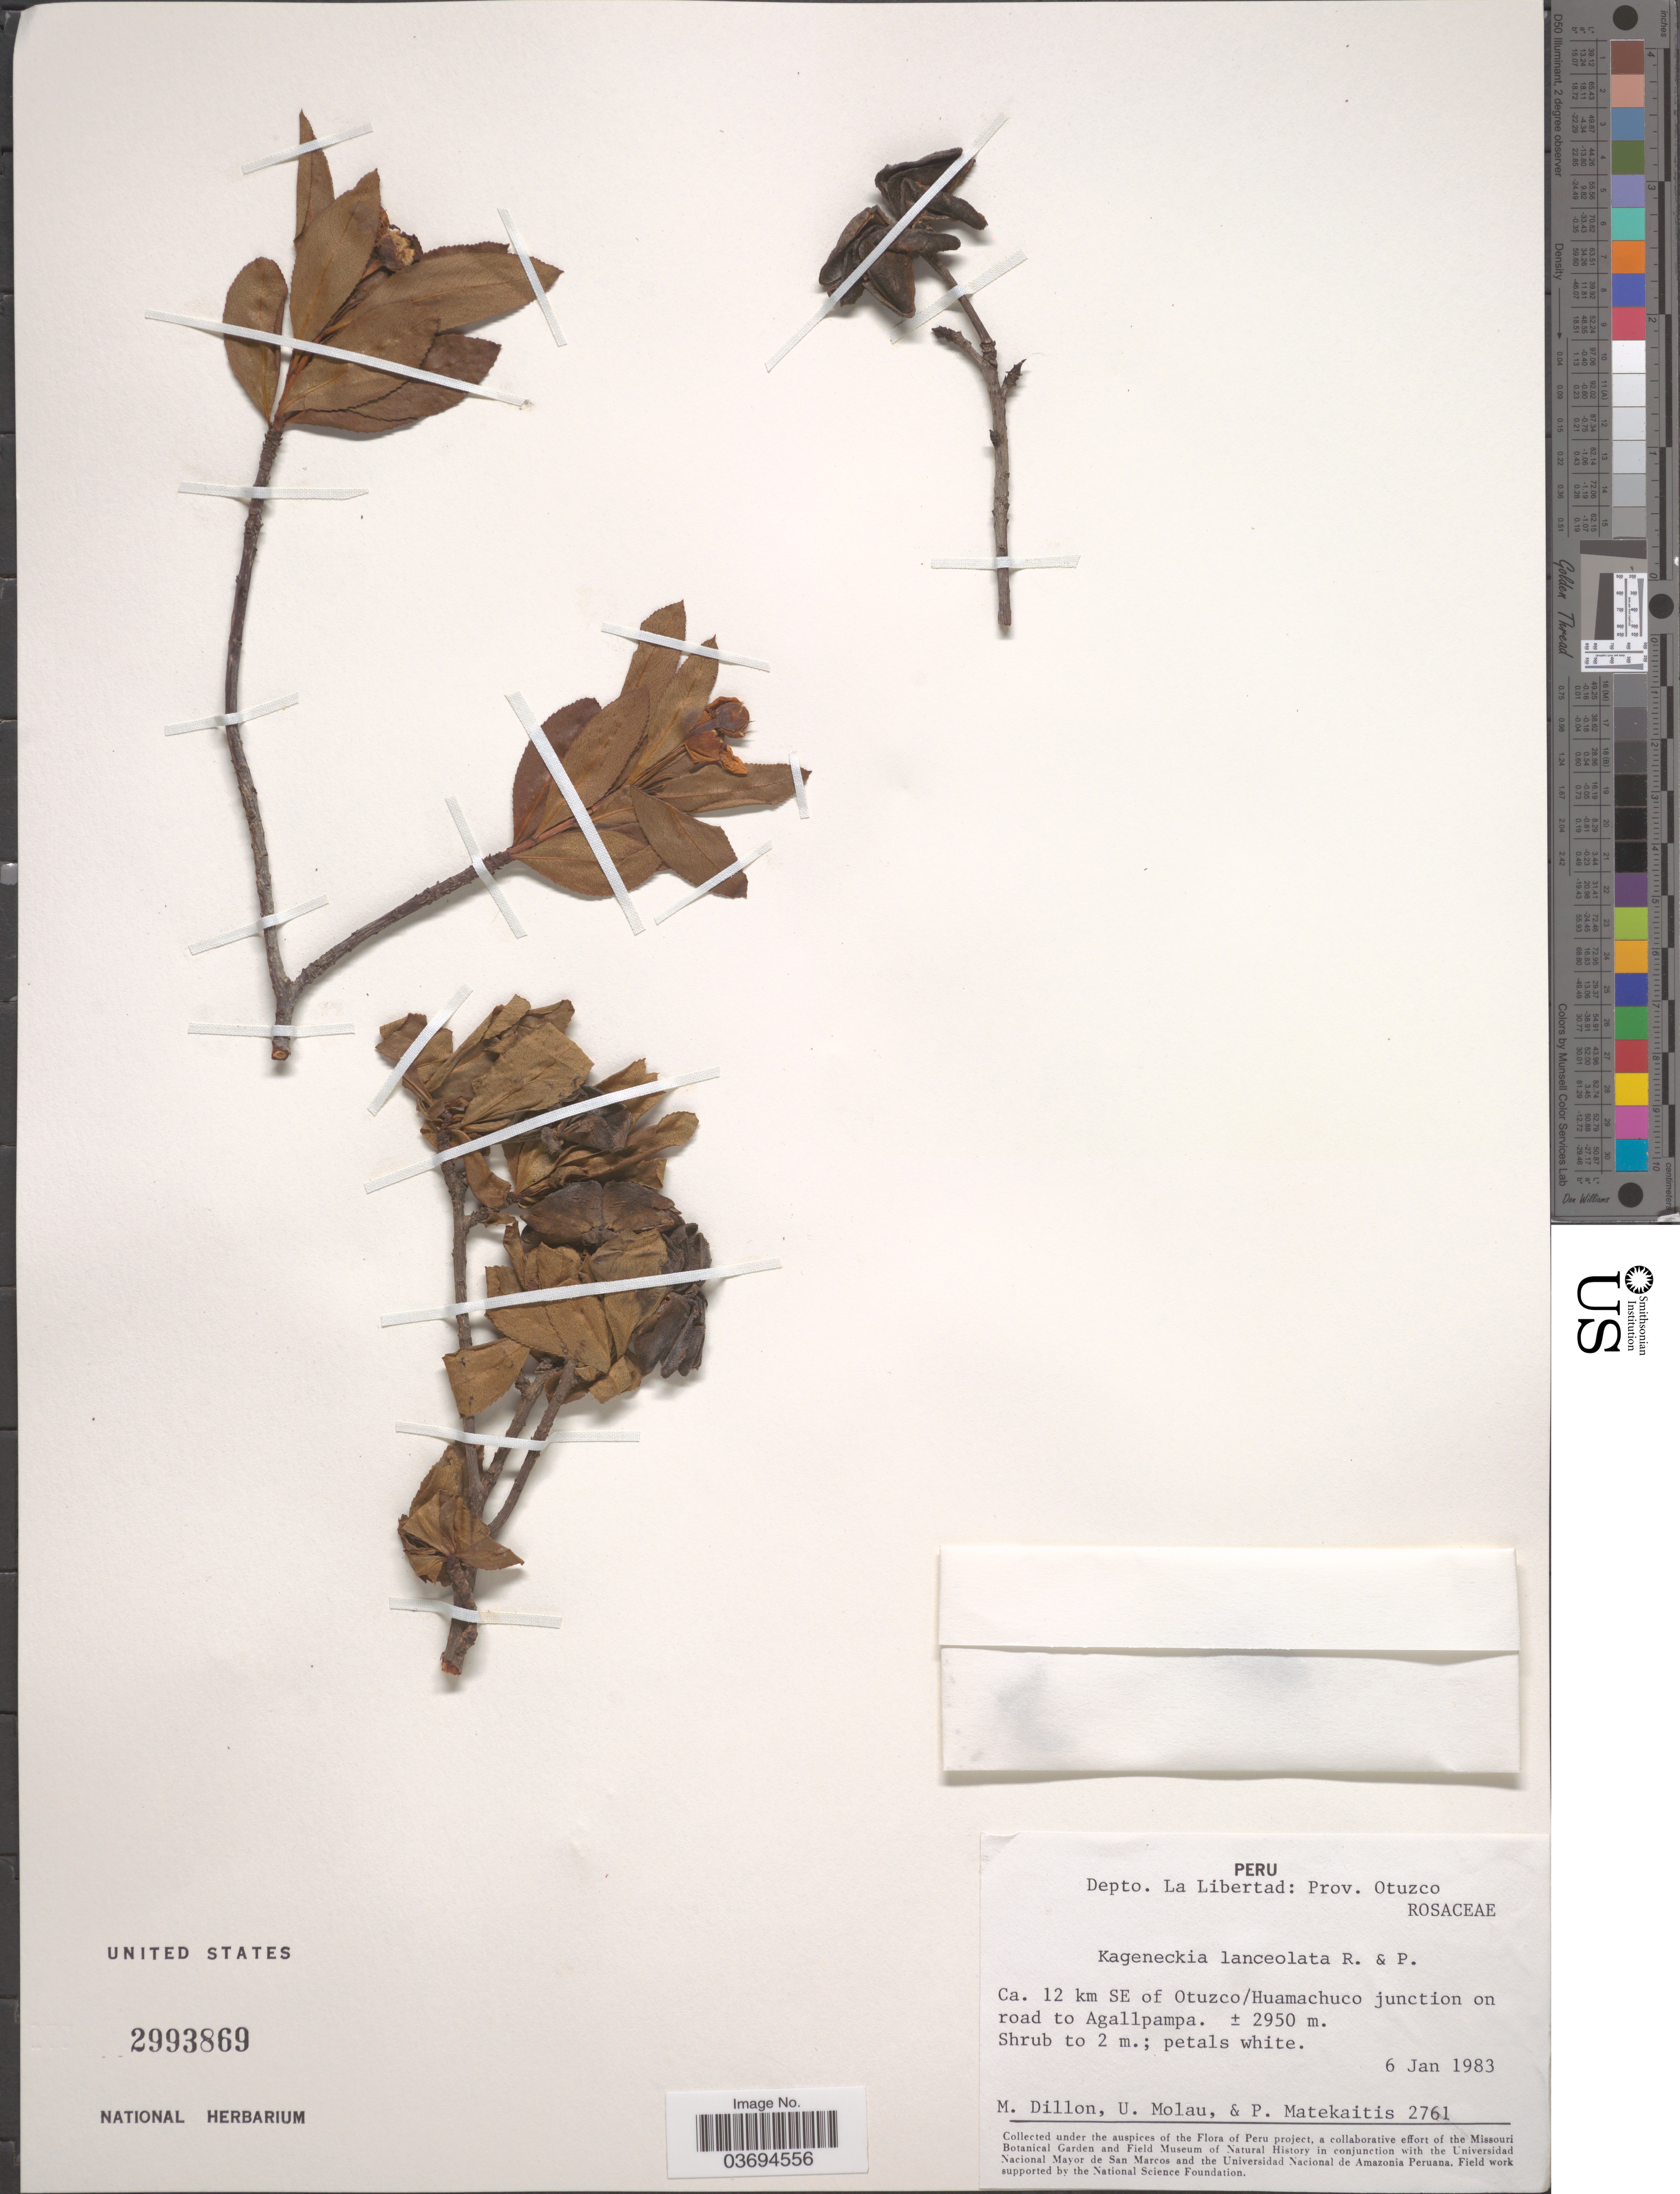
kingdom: Plantae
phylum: Tracheophyta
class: Magnoliopsida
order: Rosales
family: Rosaceae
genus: Kageneckia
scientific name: Kageneckia lanceolata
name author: Ruiz & Pav.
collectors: M. O. Dillon, U. Molau & P. Matekaitis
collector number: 2761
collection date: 1983-01-06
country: Peru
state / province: La Libertad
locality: Depto. La Libertad: Prov. Otuzco. Ca. 12 km SE of Otuzco/Huamachuco junction on road to Agallpampa.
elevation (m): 2950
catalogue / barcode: US 2993869